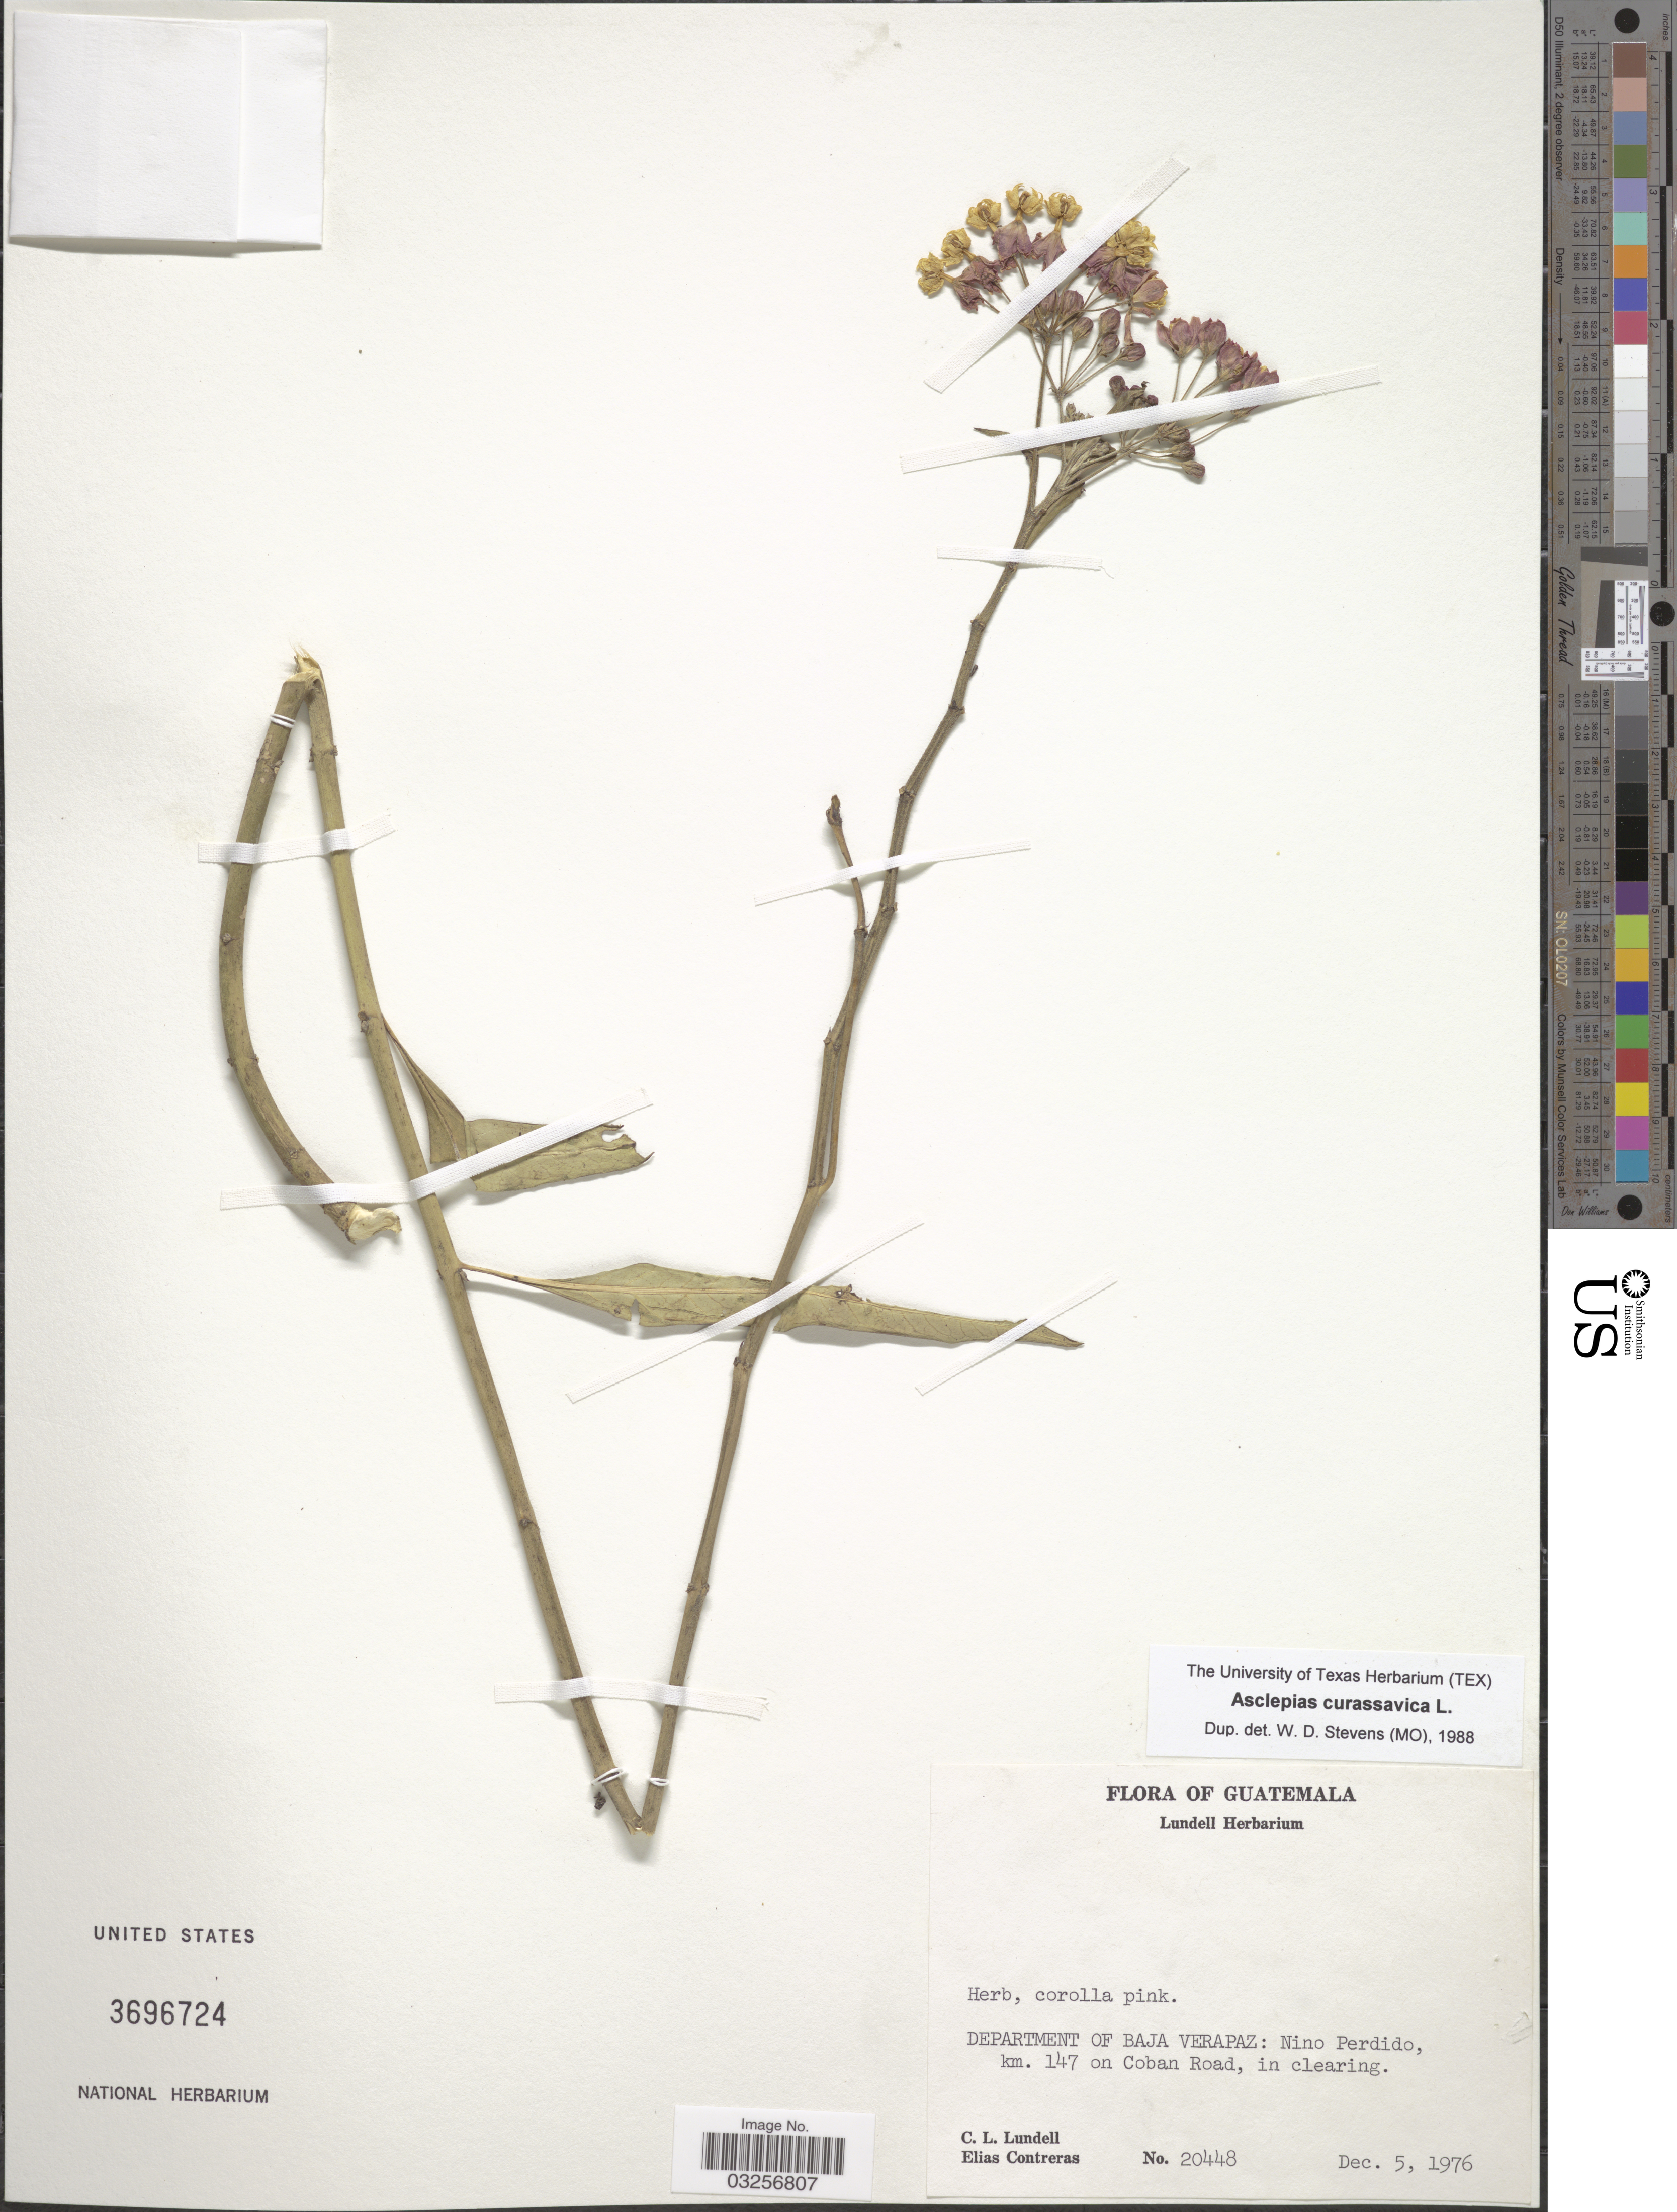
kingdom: Plantae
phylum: Tracheophyta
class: Magnoliopsida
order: Gentianales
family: Apocynaceae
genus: Asclepias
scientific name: Asclepias curassavica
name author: L.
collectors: C. L. Lundell & E. Contreras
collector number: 20448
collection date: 1976-12-05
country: Guatemala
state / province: Baja Verapaz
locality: Department of Baja Verapaz: Nino Perdido, km. 147 on Coban Road, in clearing.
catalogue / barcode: US 3696724